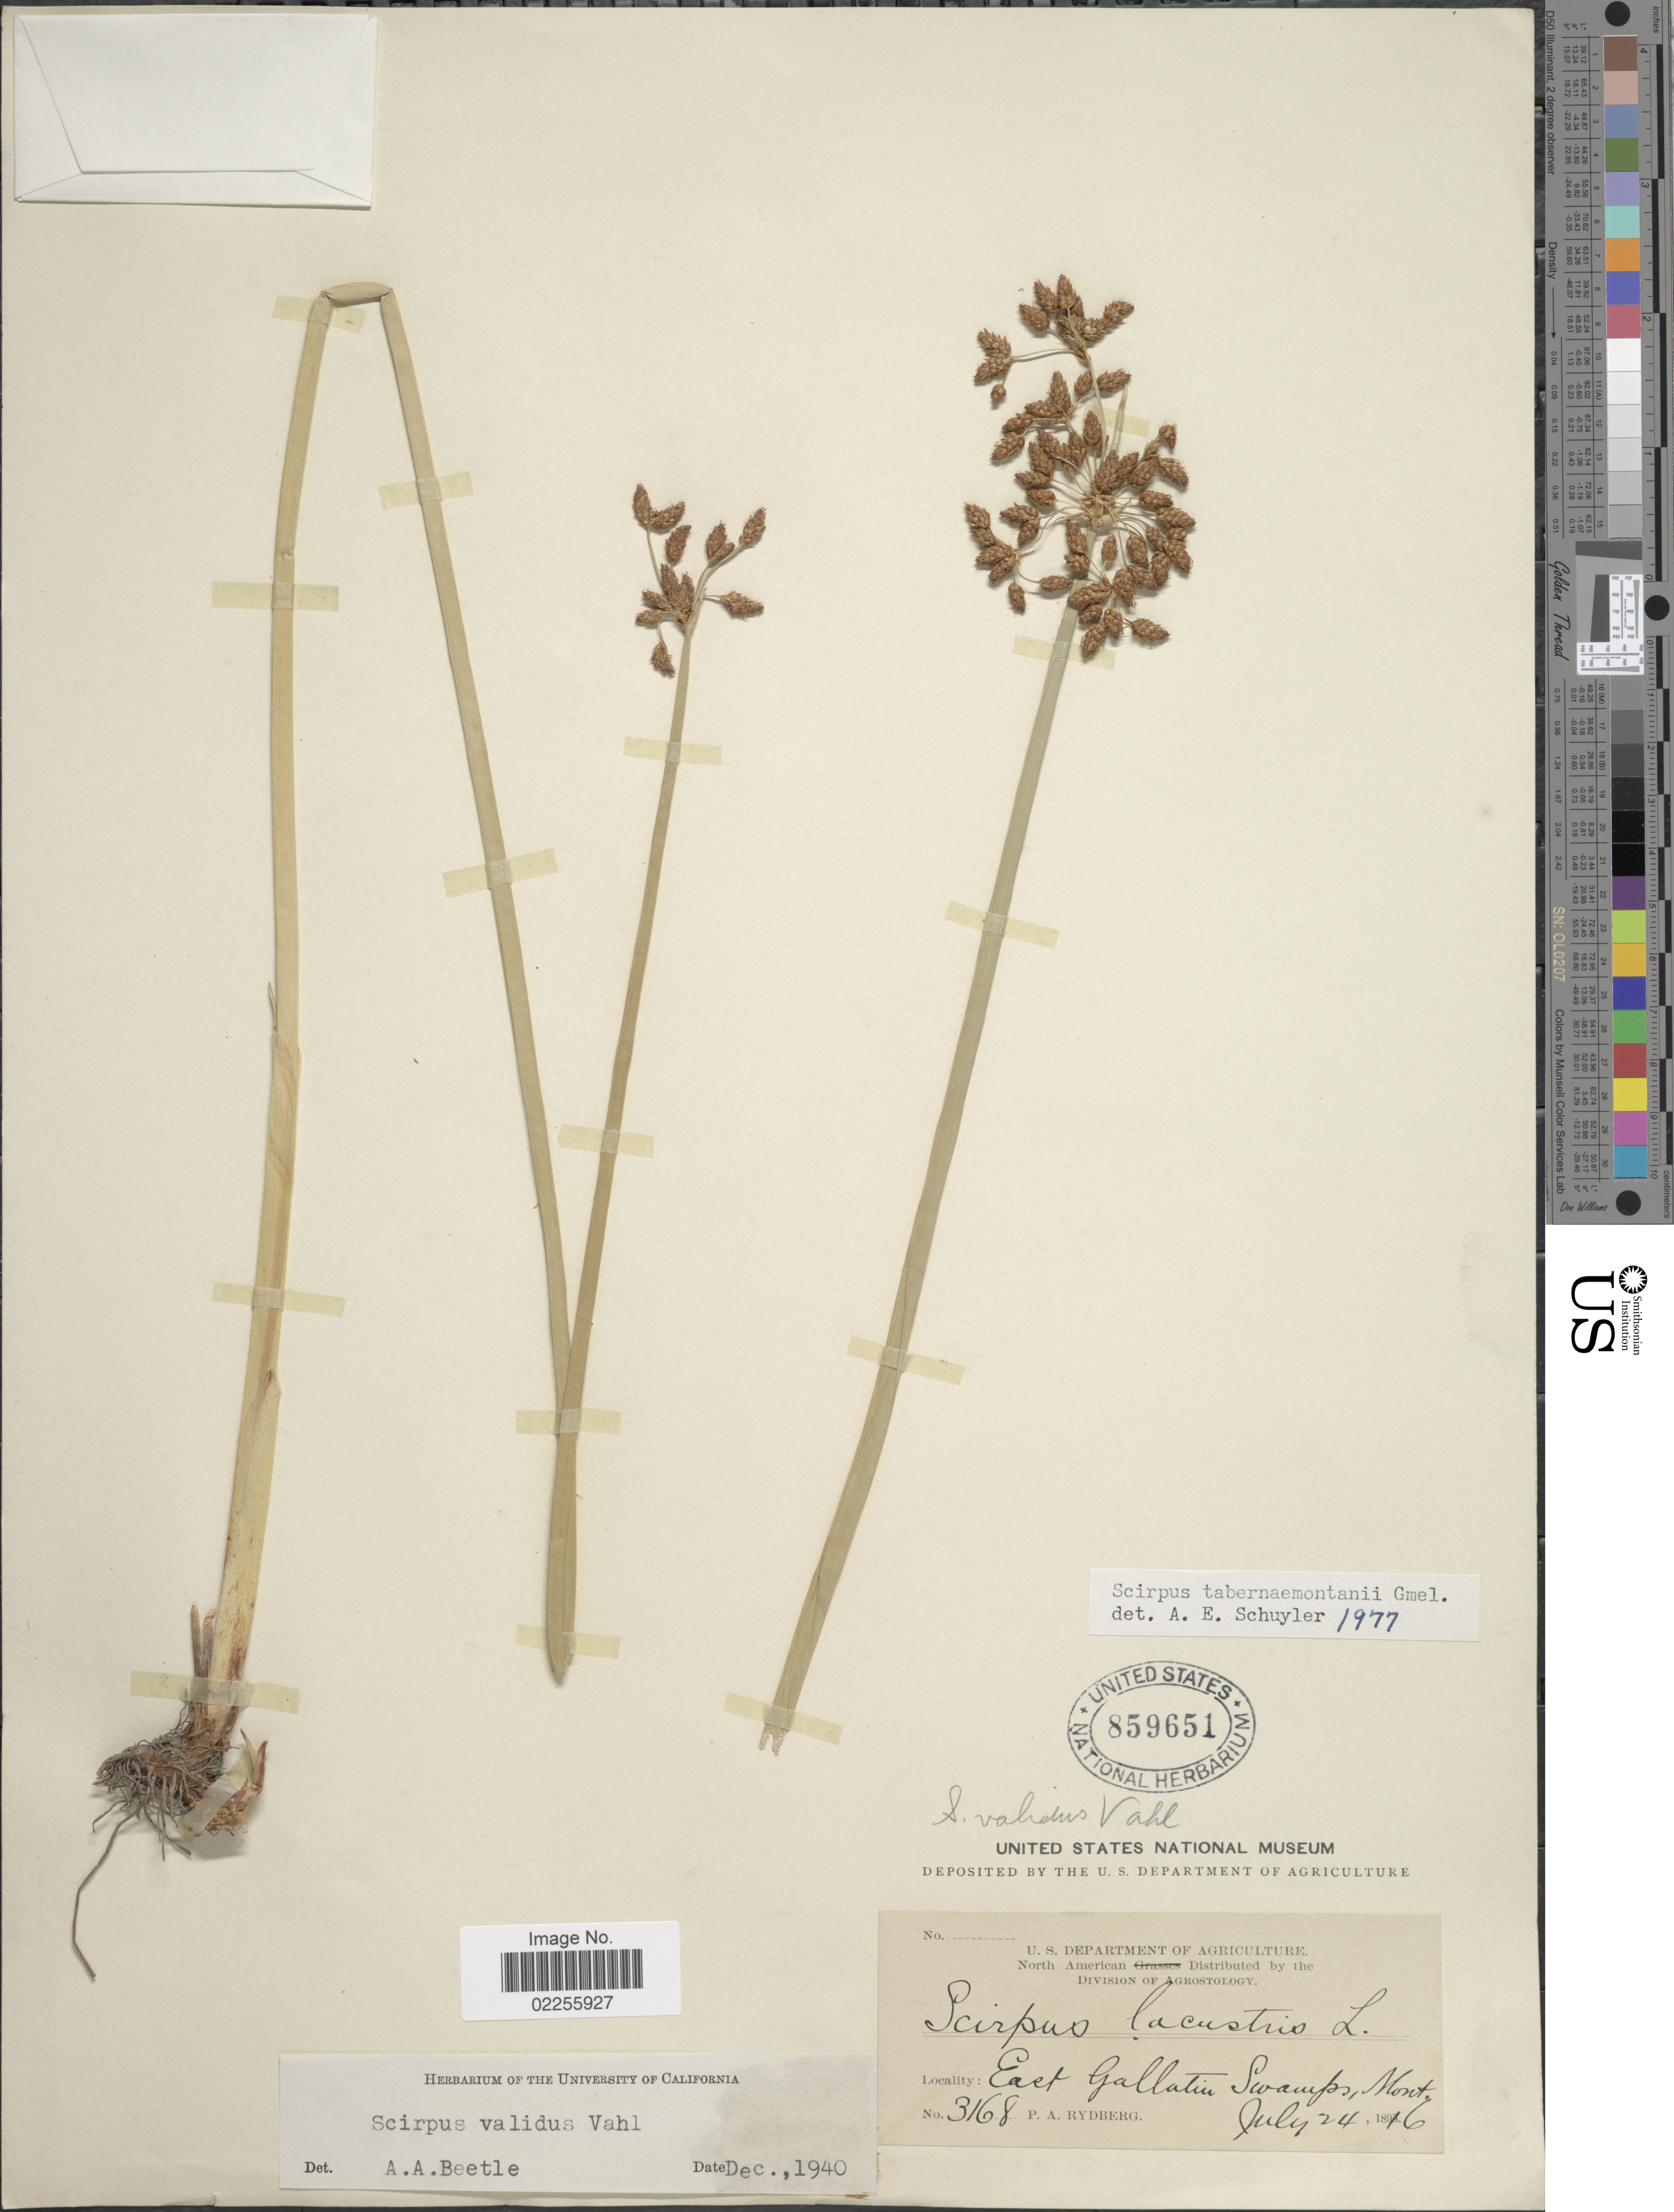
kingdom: Plantae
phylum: Tracheophyta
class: Liliopsida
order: Poales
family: Cyperaceae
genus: Schoenoplectus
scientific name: Schoenoplectus tabernaemontani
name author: (C.C. Gmel.) Palla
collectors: P. A. Rydberg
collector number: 3168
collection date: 1896-07-24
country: United States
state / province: Montana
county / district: Gallatin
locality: East Gallatin Swamps.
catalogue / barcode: US 859651